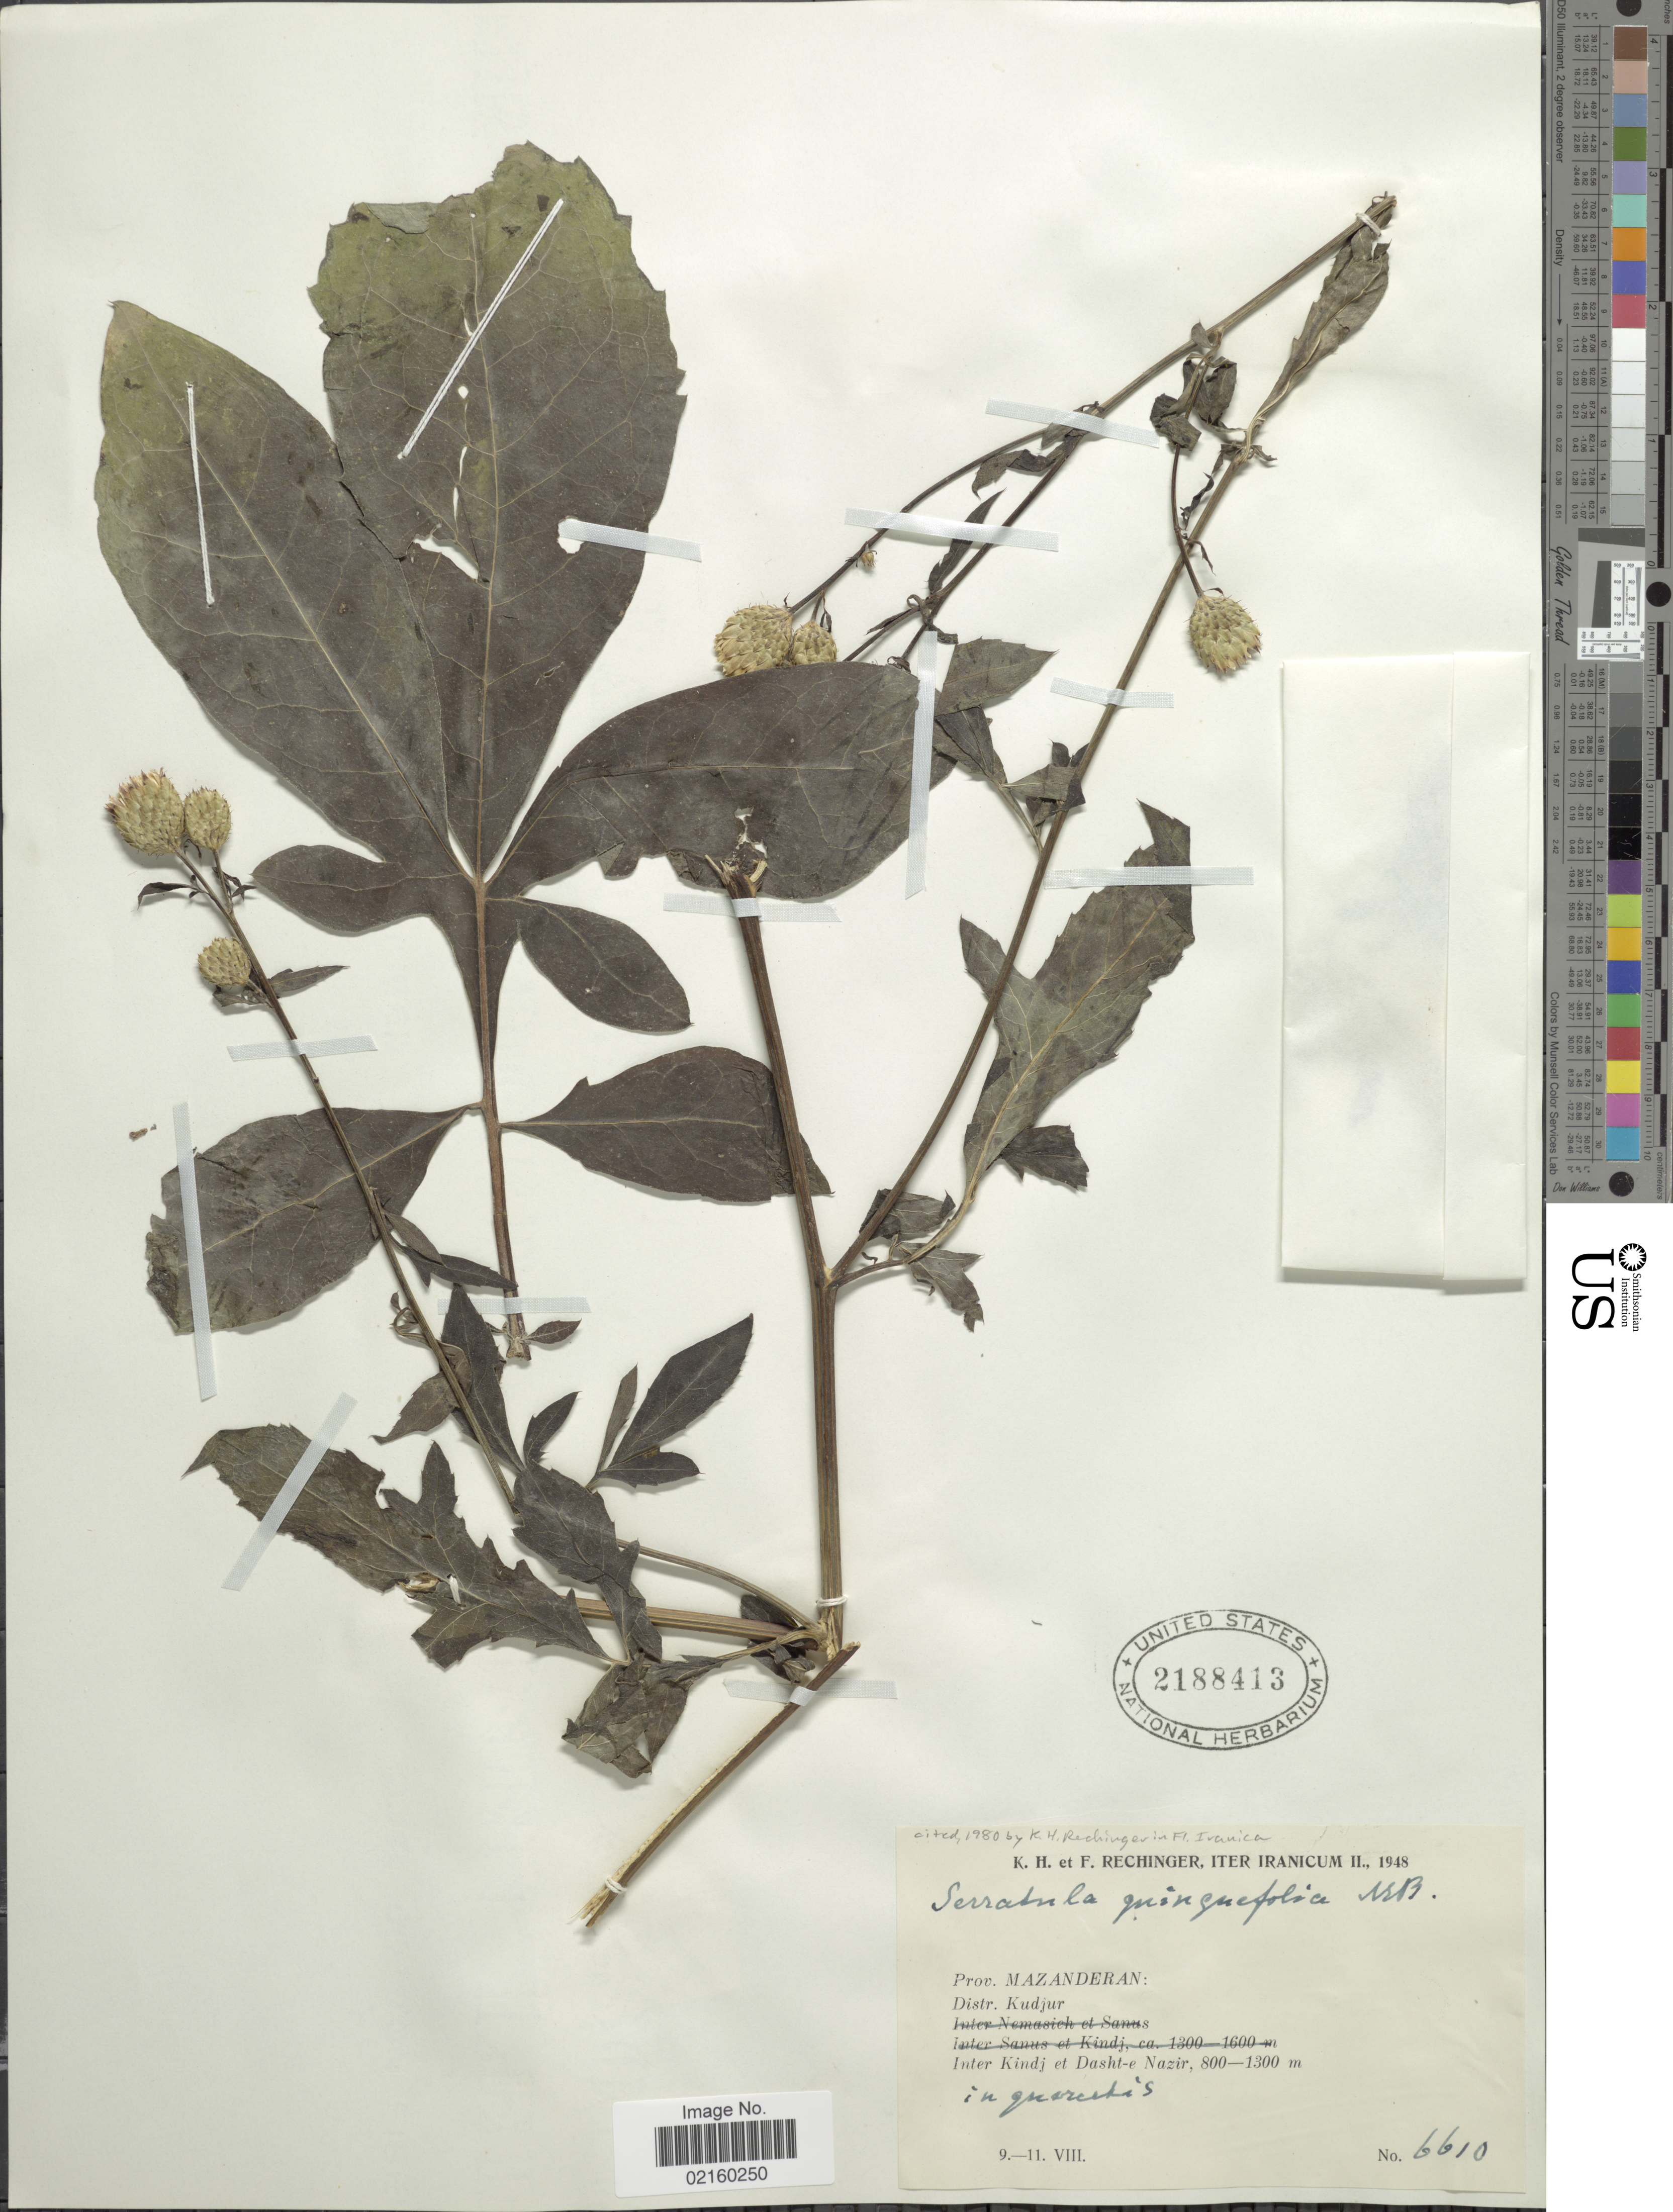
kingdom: Plantae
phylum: Tracheophyta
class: Magnoliopsida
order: Asterales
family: Asteraceae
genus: Klasea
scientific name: Klasea quinquefolia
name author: (Willd.) Greuter & Wagenitz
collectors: K. H. Rechinger & F. Rechinger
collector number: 6610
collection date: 1948-08-09/1948-08-11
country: Iran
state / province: Mazandaran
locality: Iranicum, Prov. Mazanderan, Distr. Kudjur, inter Kindj et Dasht-e Nazir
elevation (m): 800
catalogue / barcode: US 2188413